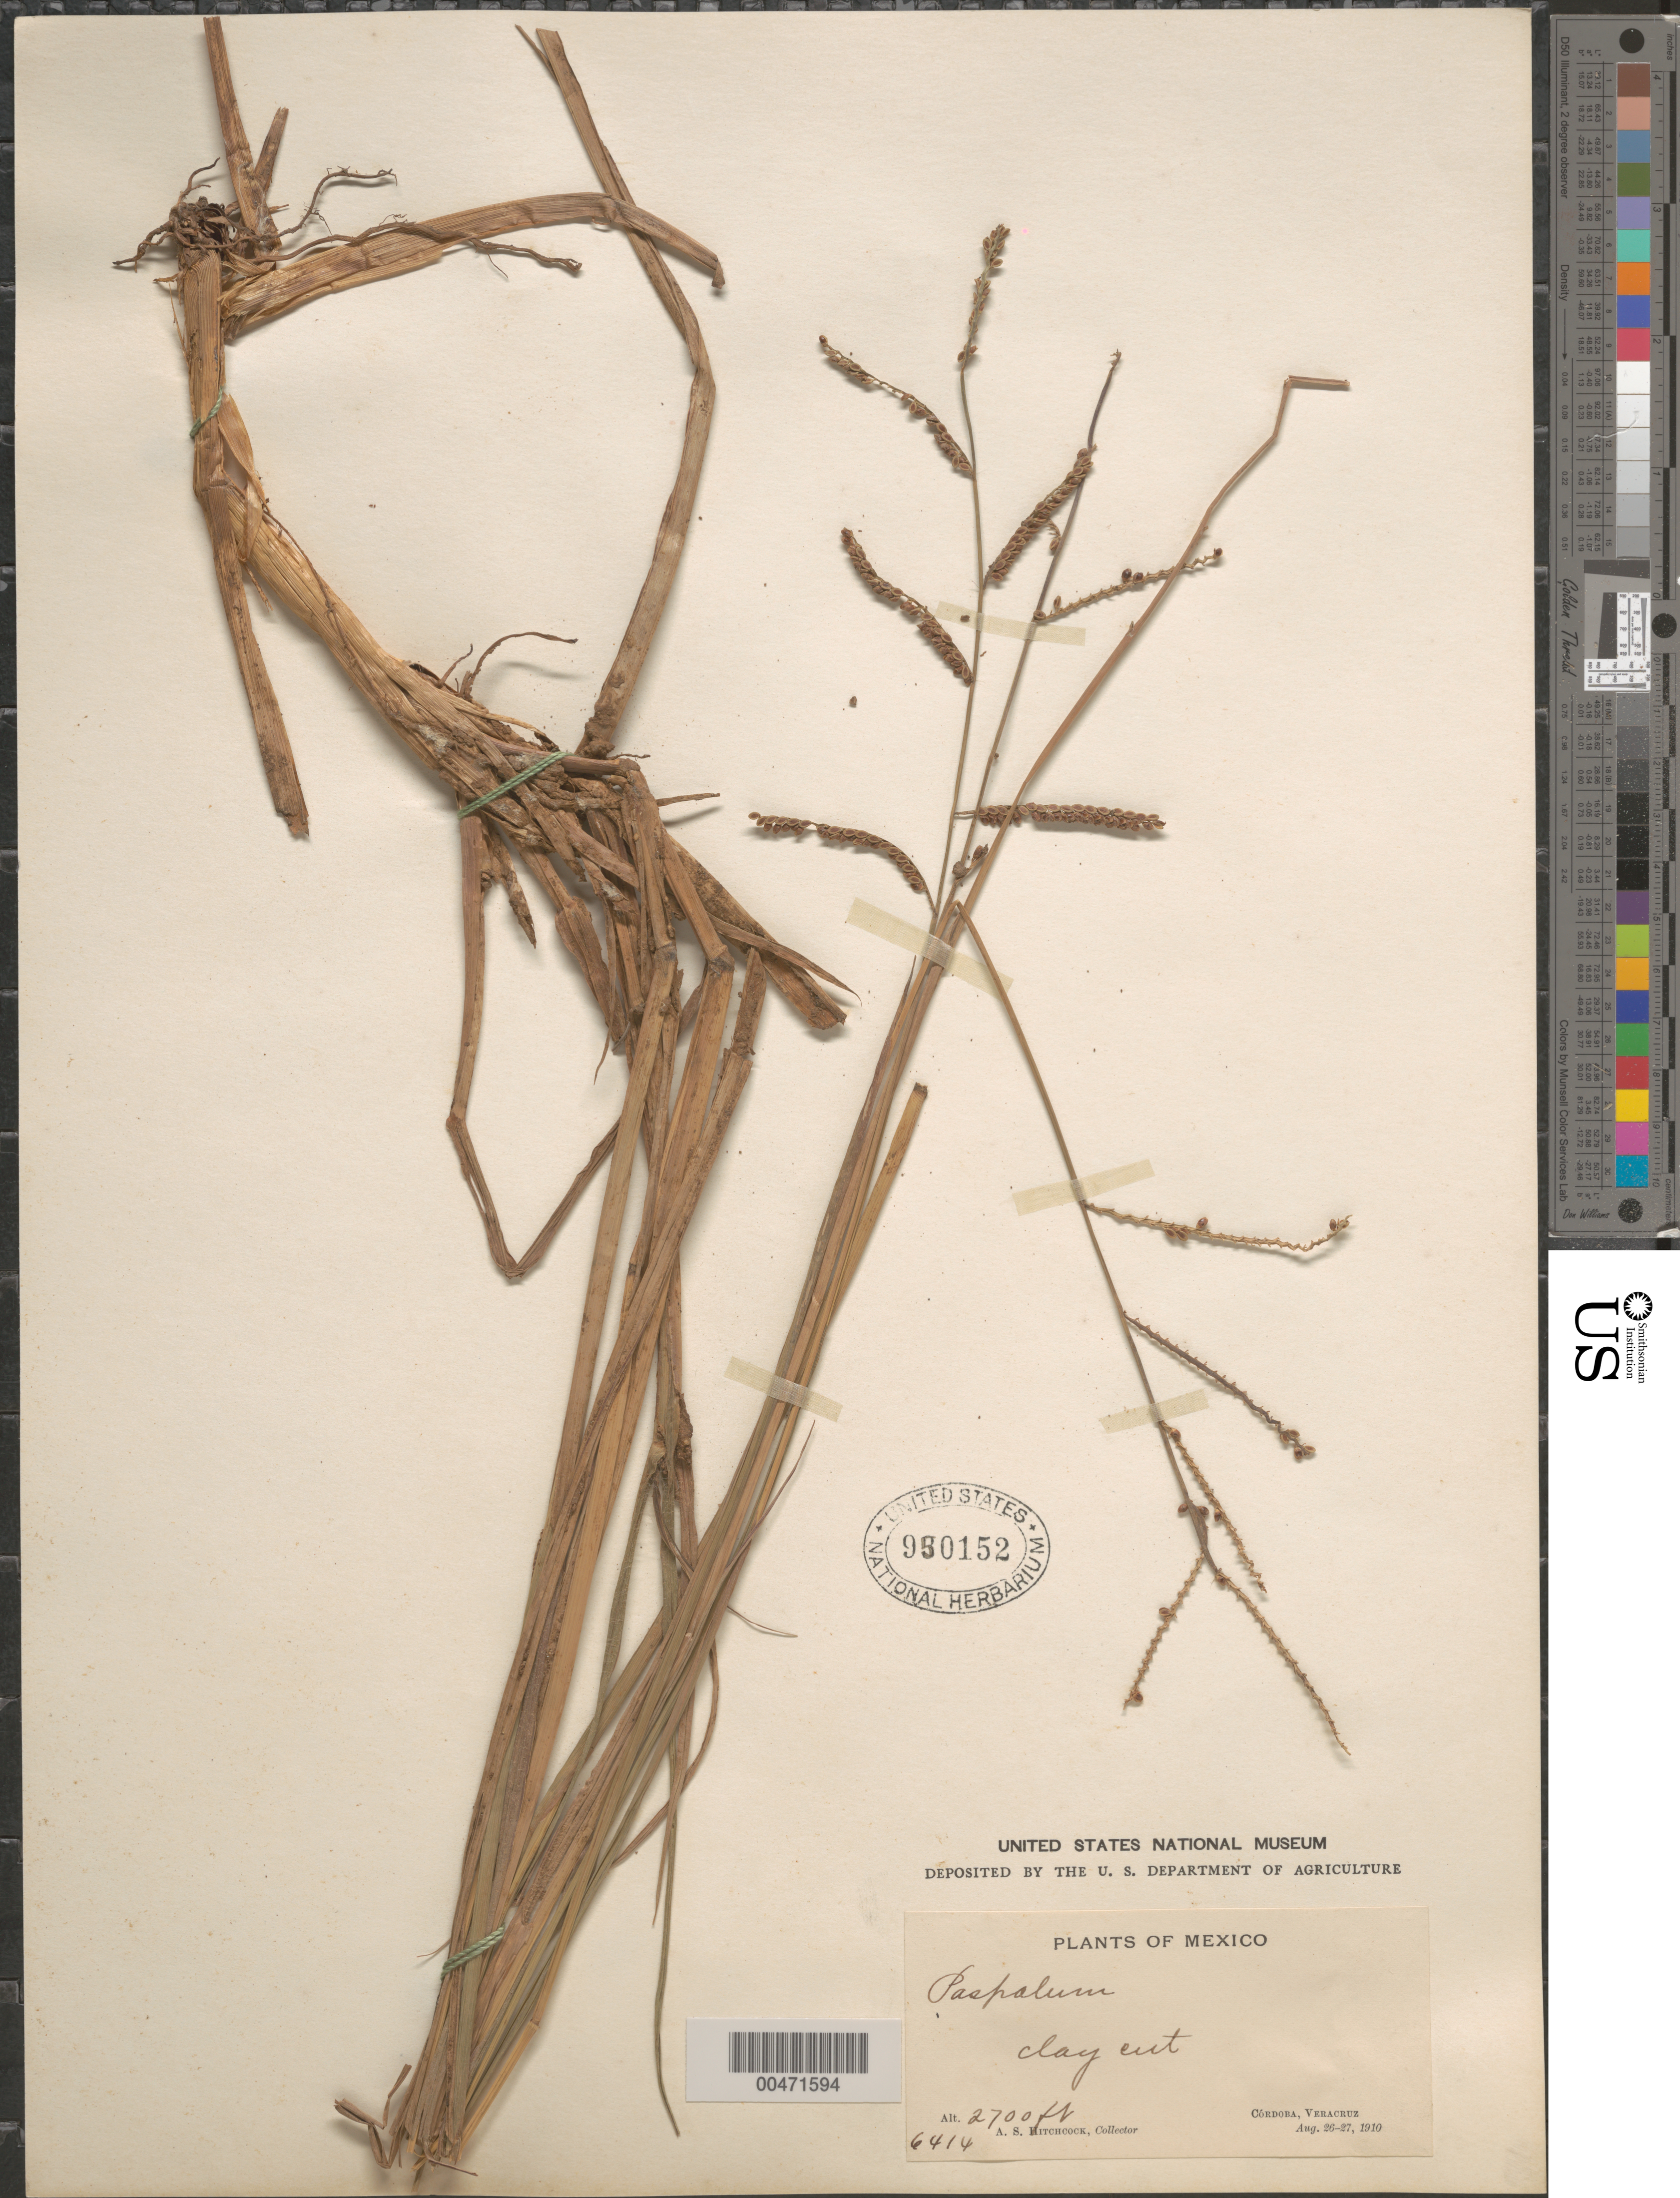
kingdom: Plantae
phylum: Tracheophyta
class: Liliopsida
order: Poales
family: Poaceae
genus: Paspalum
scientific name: Paspalum plicatulum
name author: Michx.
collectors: A. S. Hitchcock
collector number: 6414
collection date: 1910-08-26/1910-08-27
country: Mexico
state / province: Veracruz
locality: Cordoba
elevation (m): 823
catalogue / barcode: US 950152